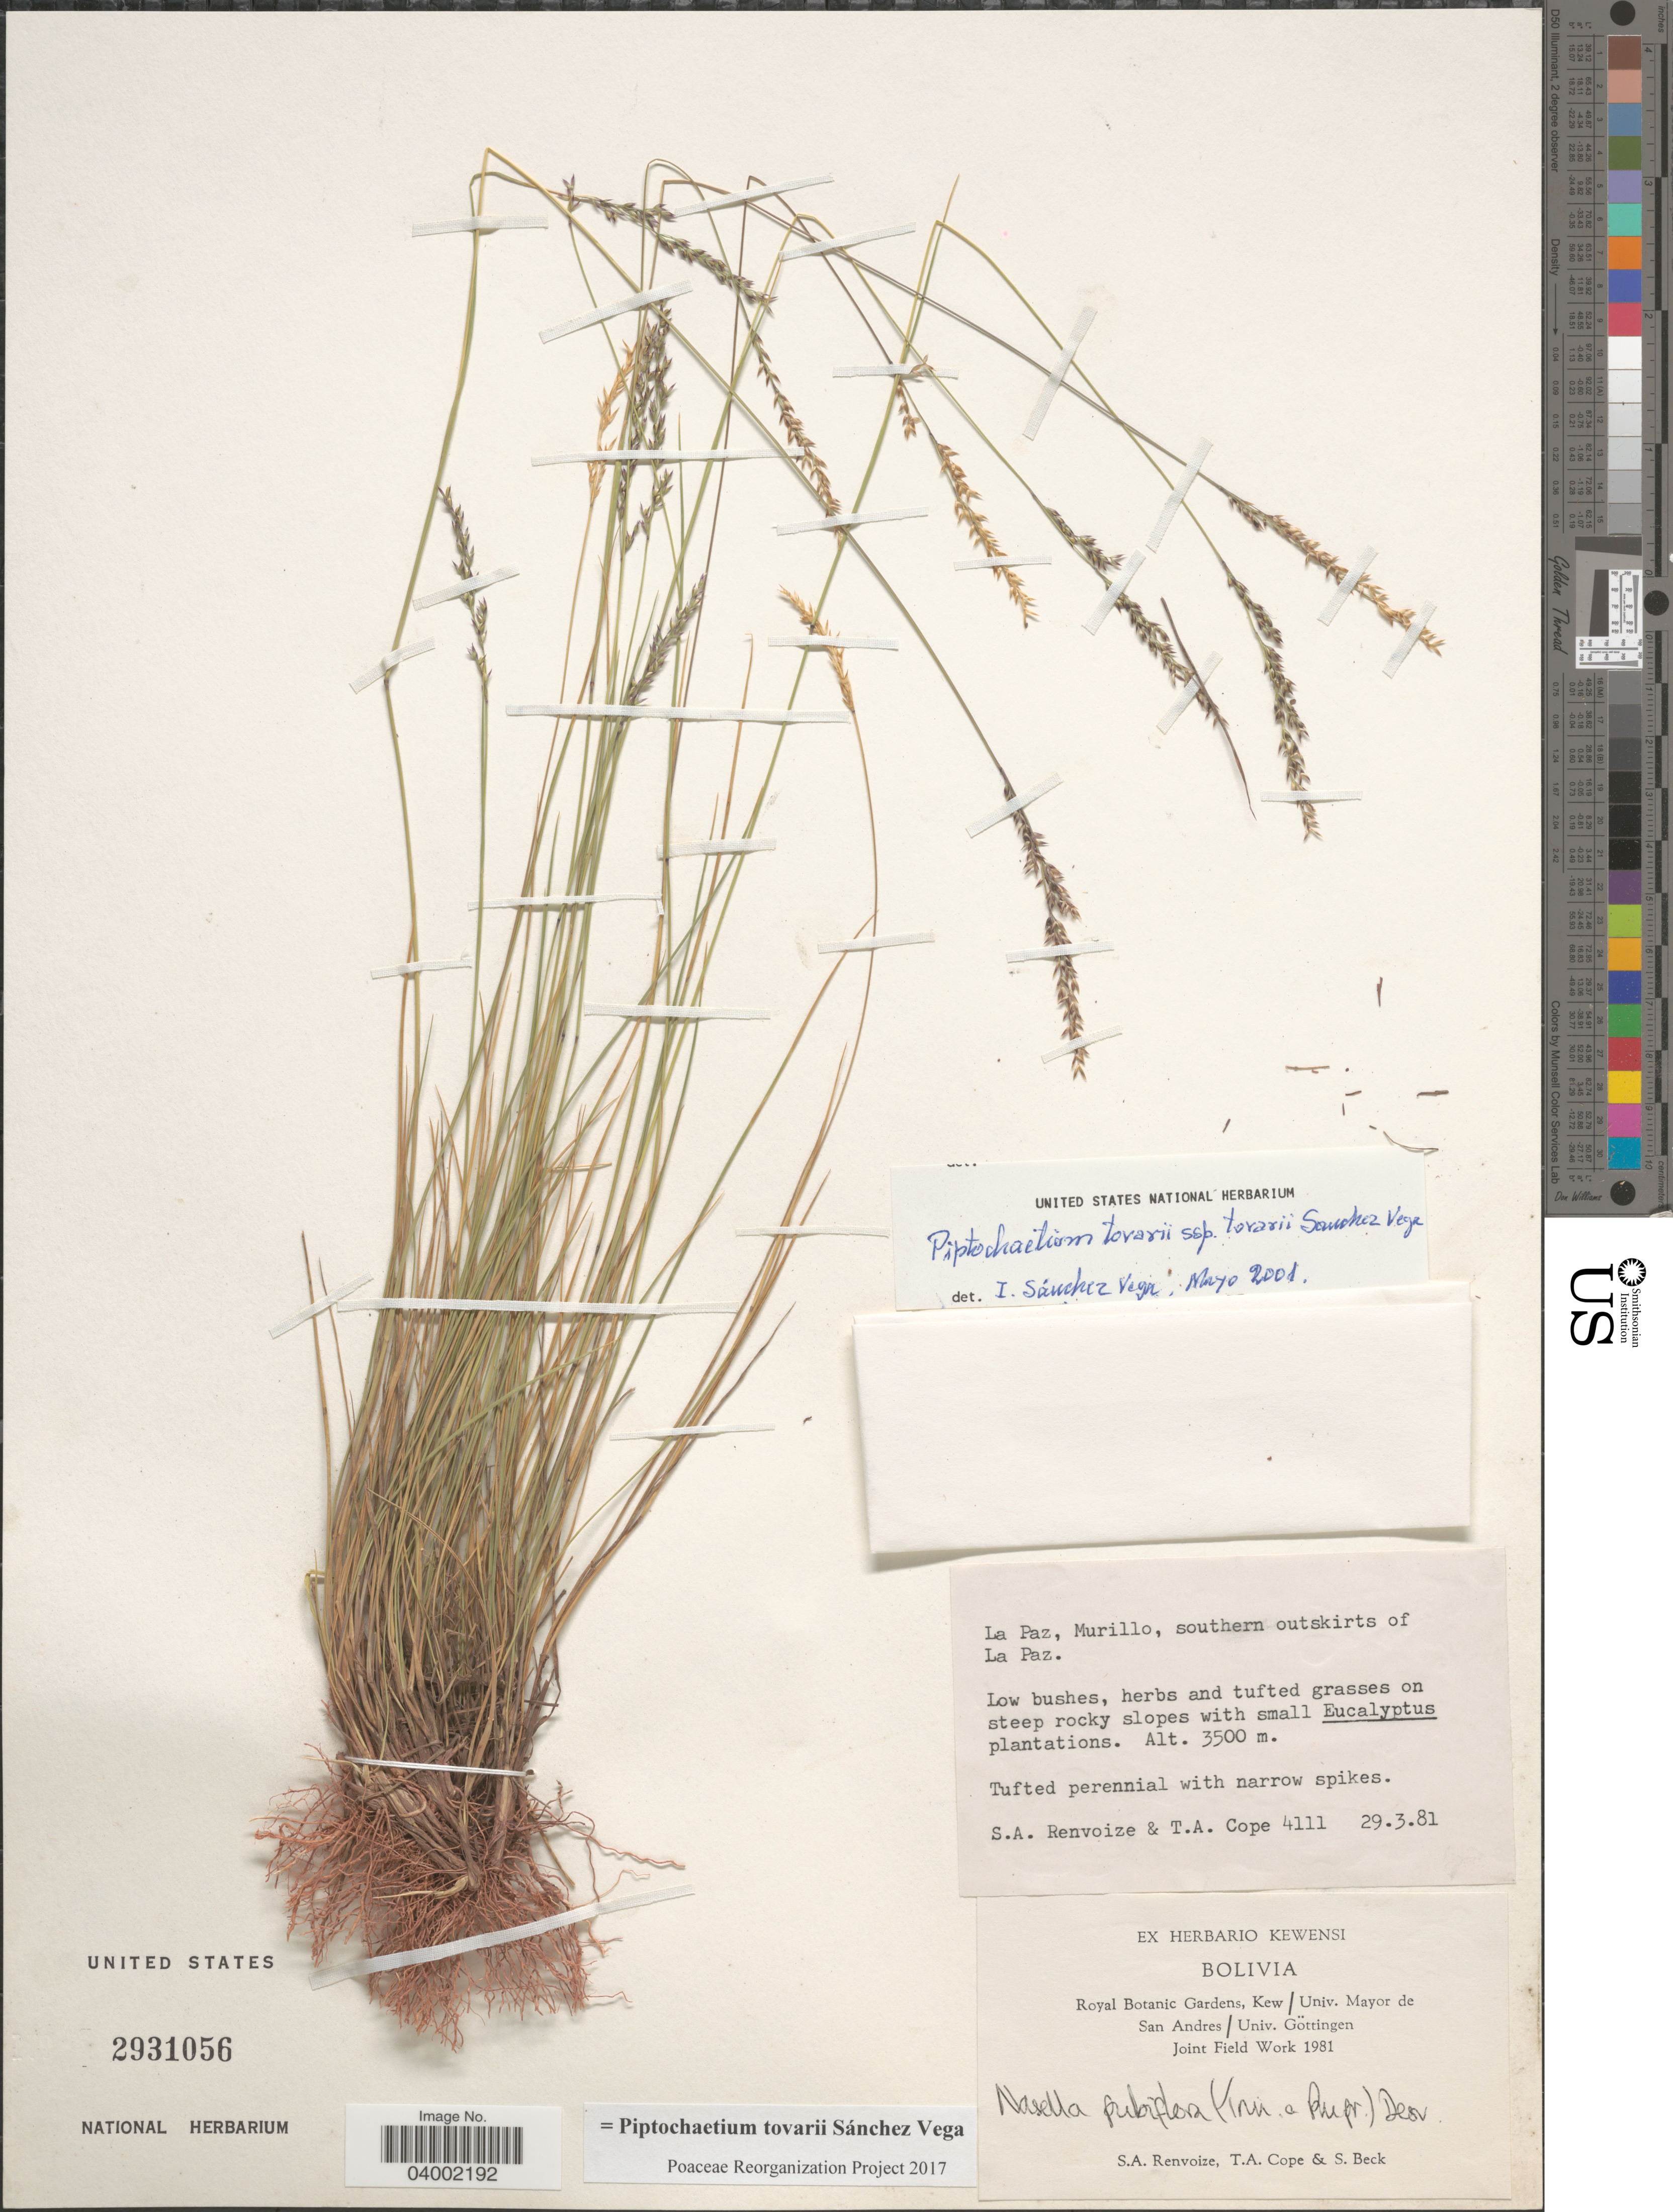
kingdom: Plantae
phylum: Tracheophyta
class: Liliopsida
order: Poales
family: Poaceae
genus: Piptochaetium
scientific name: Piptochaetium tovarii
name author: Sánchez Vega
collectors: S. A. Renvoize, T. A. Cope & S. G. Beck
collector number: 4111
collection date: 1981-03-29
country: Bolivia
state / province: La Paz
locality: Murillo, southern outskirts of La Paz.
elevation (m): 3500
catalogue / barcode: US 2931056